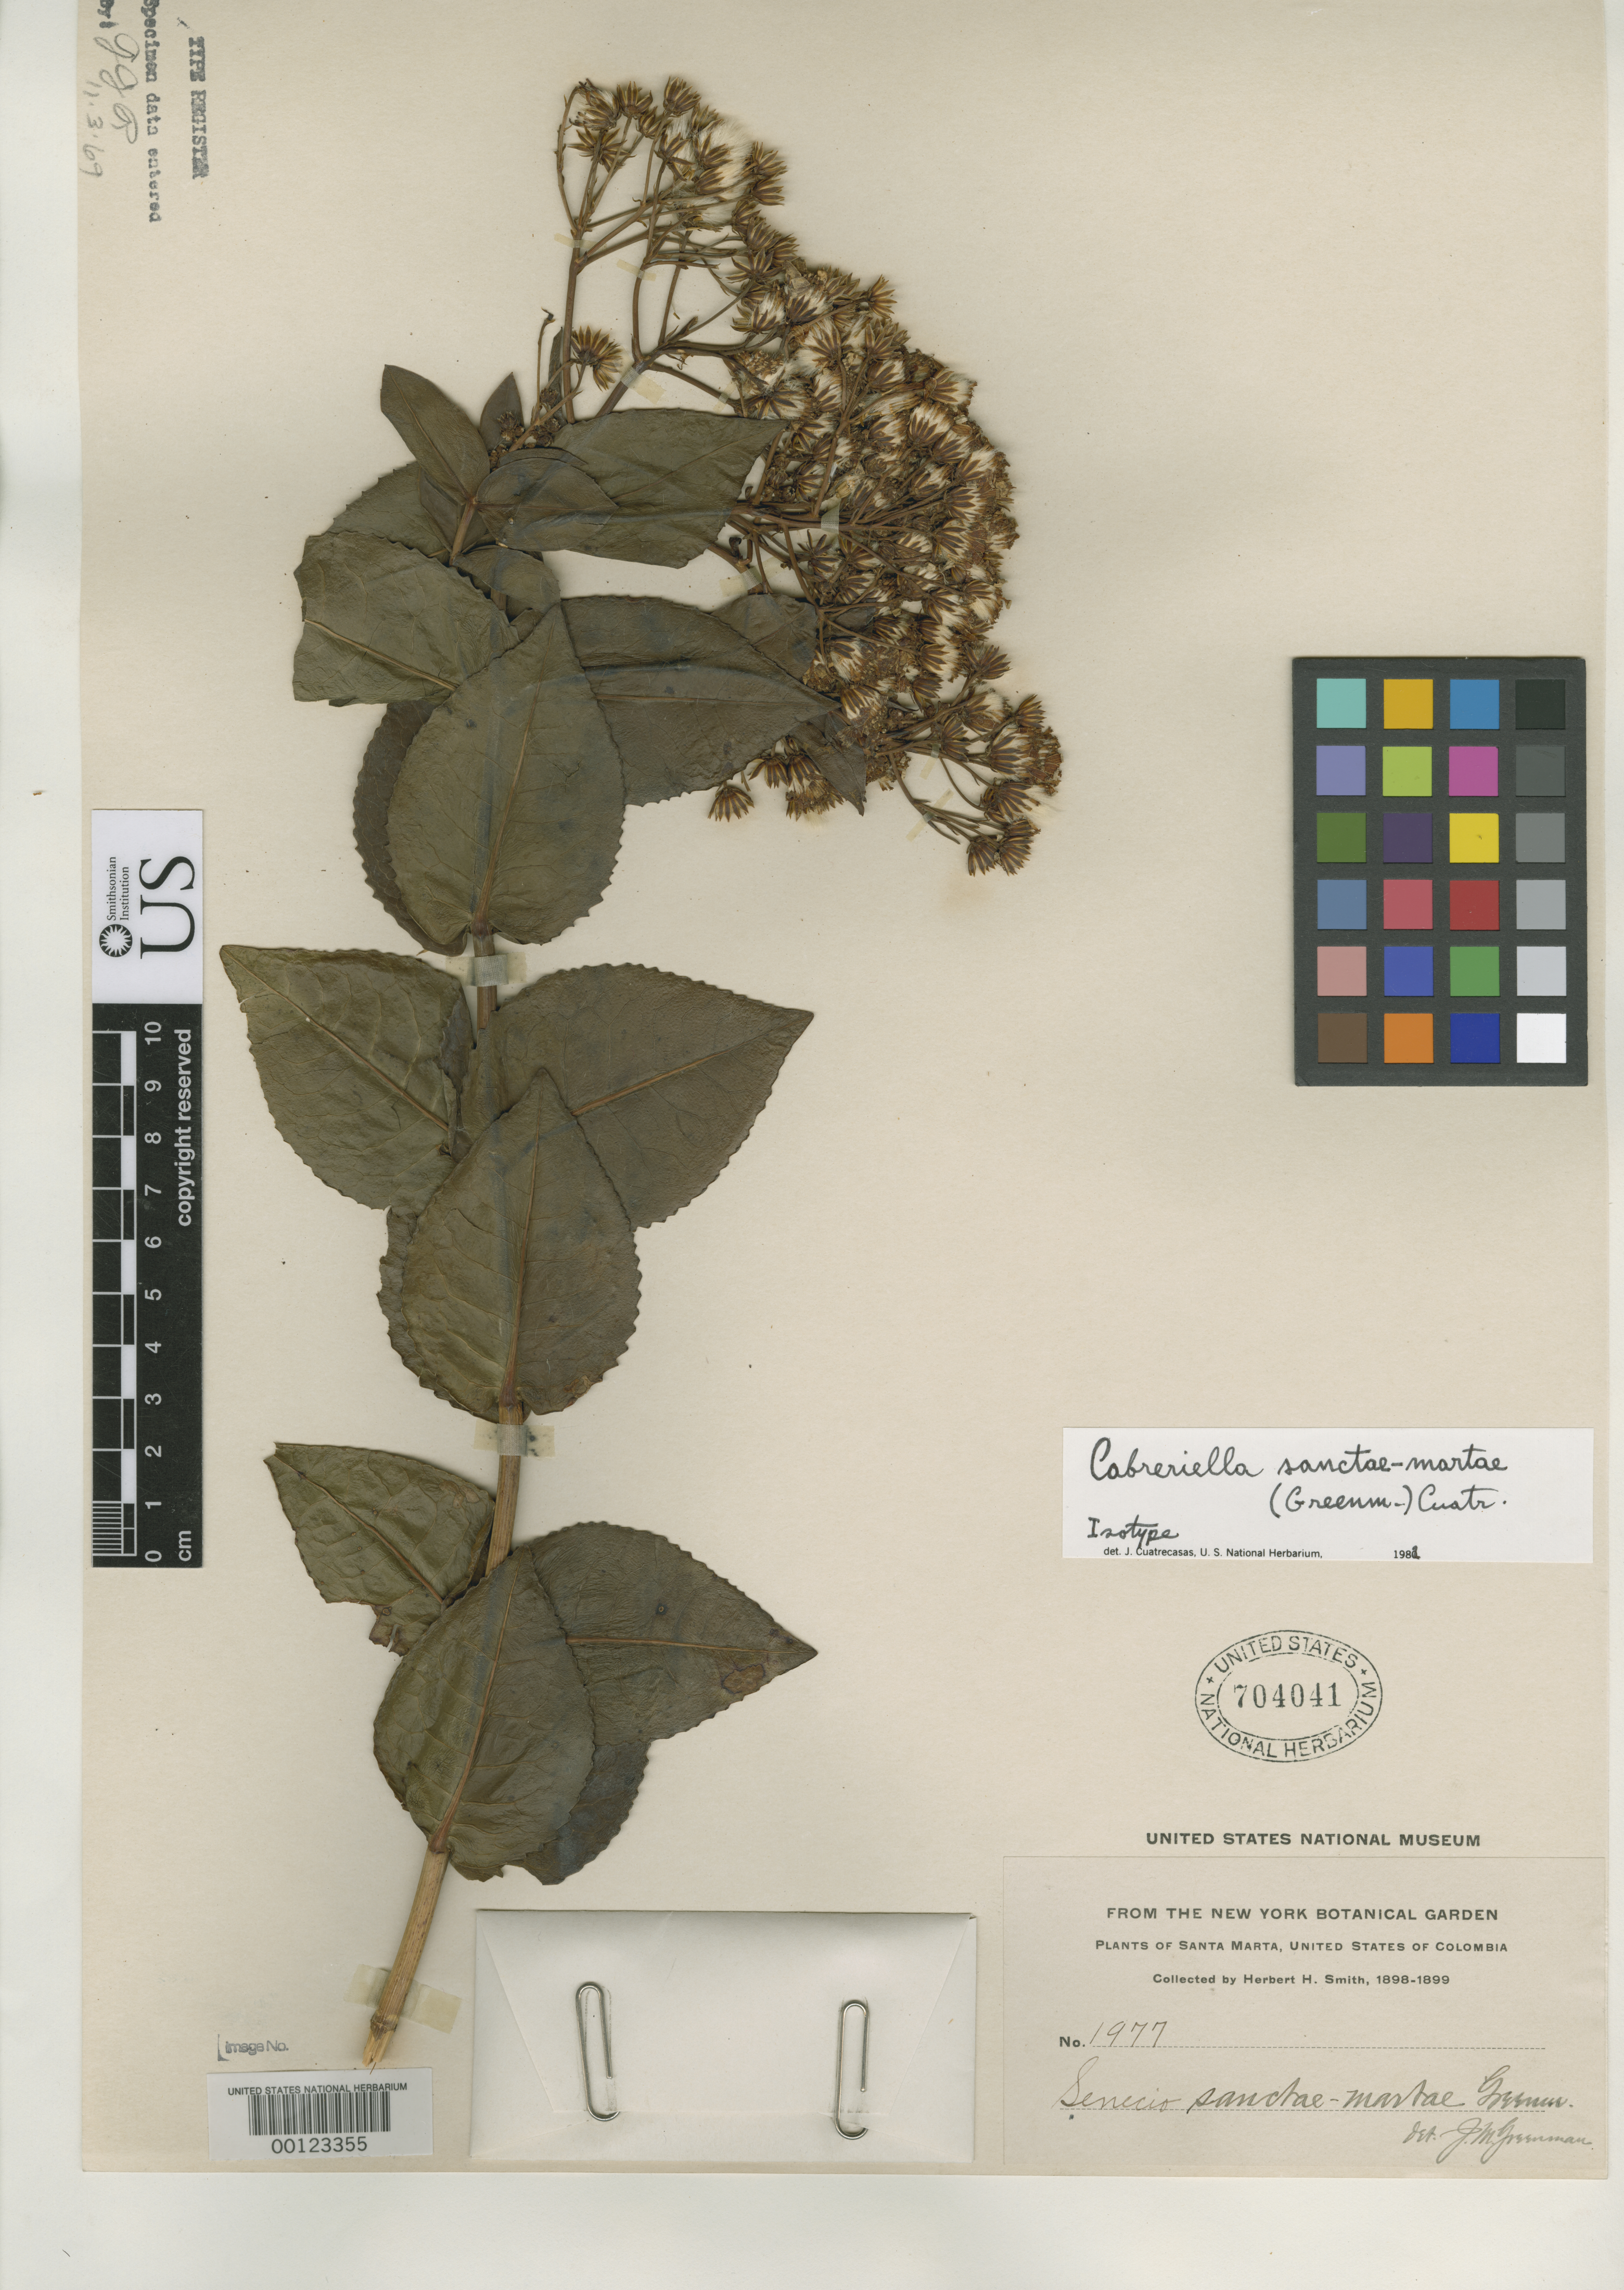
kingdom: Plantae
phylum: Tracheophyta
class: Magnoliopsida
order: Asterales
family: Asteraceae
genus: Senecio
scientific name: Senecio sanctae-martae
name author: Greenm.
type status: Syntype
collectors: Herbert H. Smith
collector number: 1977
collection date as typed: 1898 to -- --- 1899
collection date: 1898/1899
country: Colombia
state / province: Magdalena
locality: Santa Marta.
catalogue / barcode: US 704041